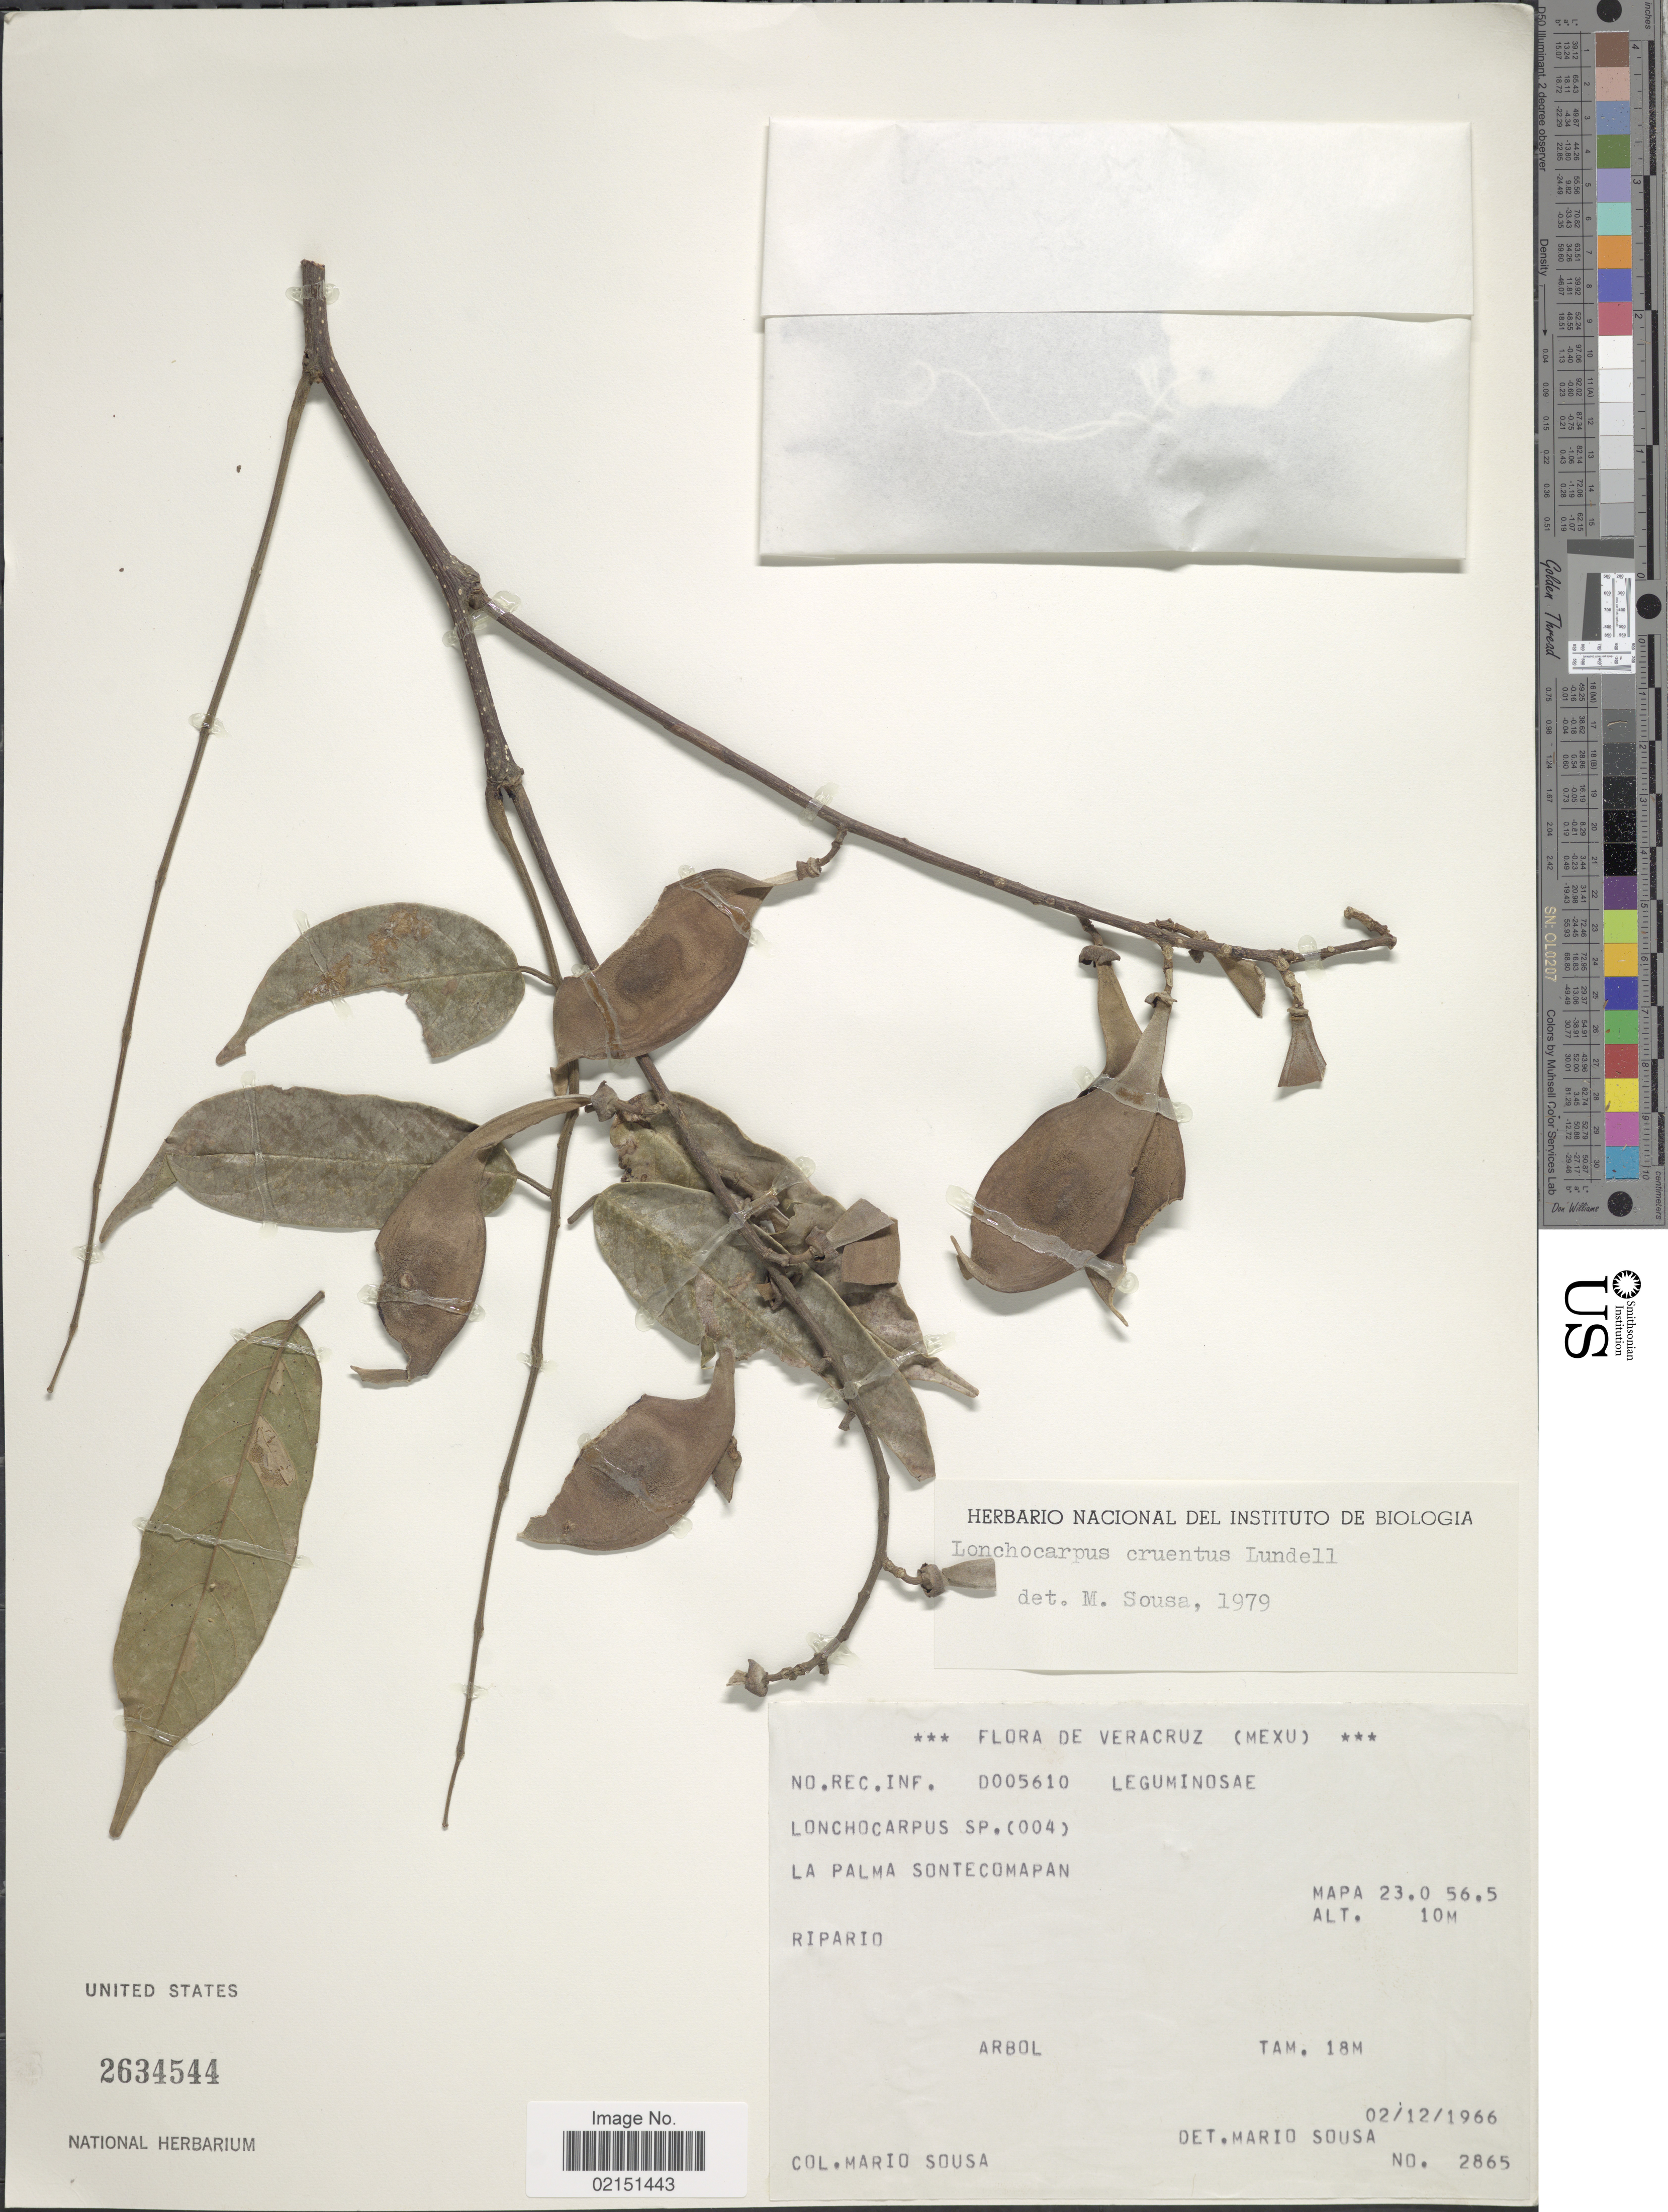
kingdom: Plantae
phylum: Tracheophyta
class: Magnoliopsida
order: Fabales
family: Fabaceae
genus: Lonchocarpus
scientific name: Lonchocarpus cruentus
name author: Lundell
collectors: M. Sousa S.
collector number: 2865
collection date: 1966-12-02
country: Mexico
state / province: Veracruz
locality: La Palma Sontecomapan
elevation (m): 10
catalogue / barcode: US 2634544